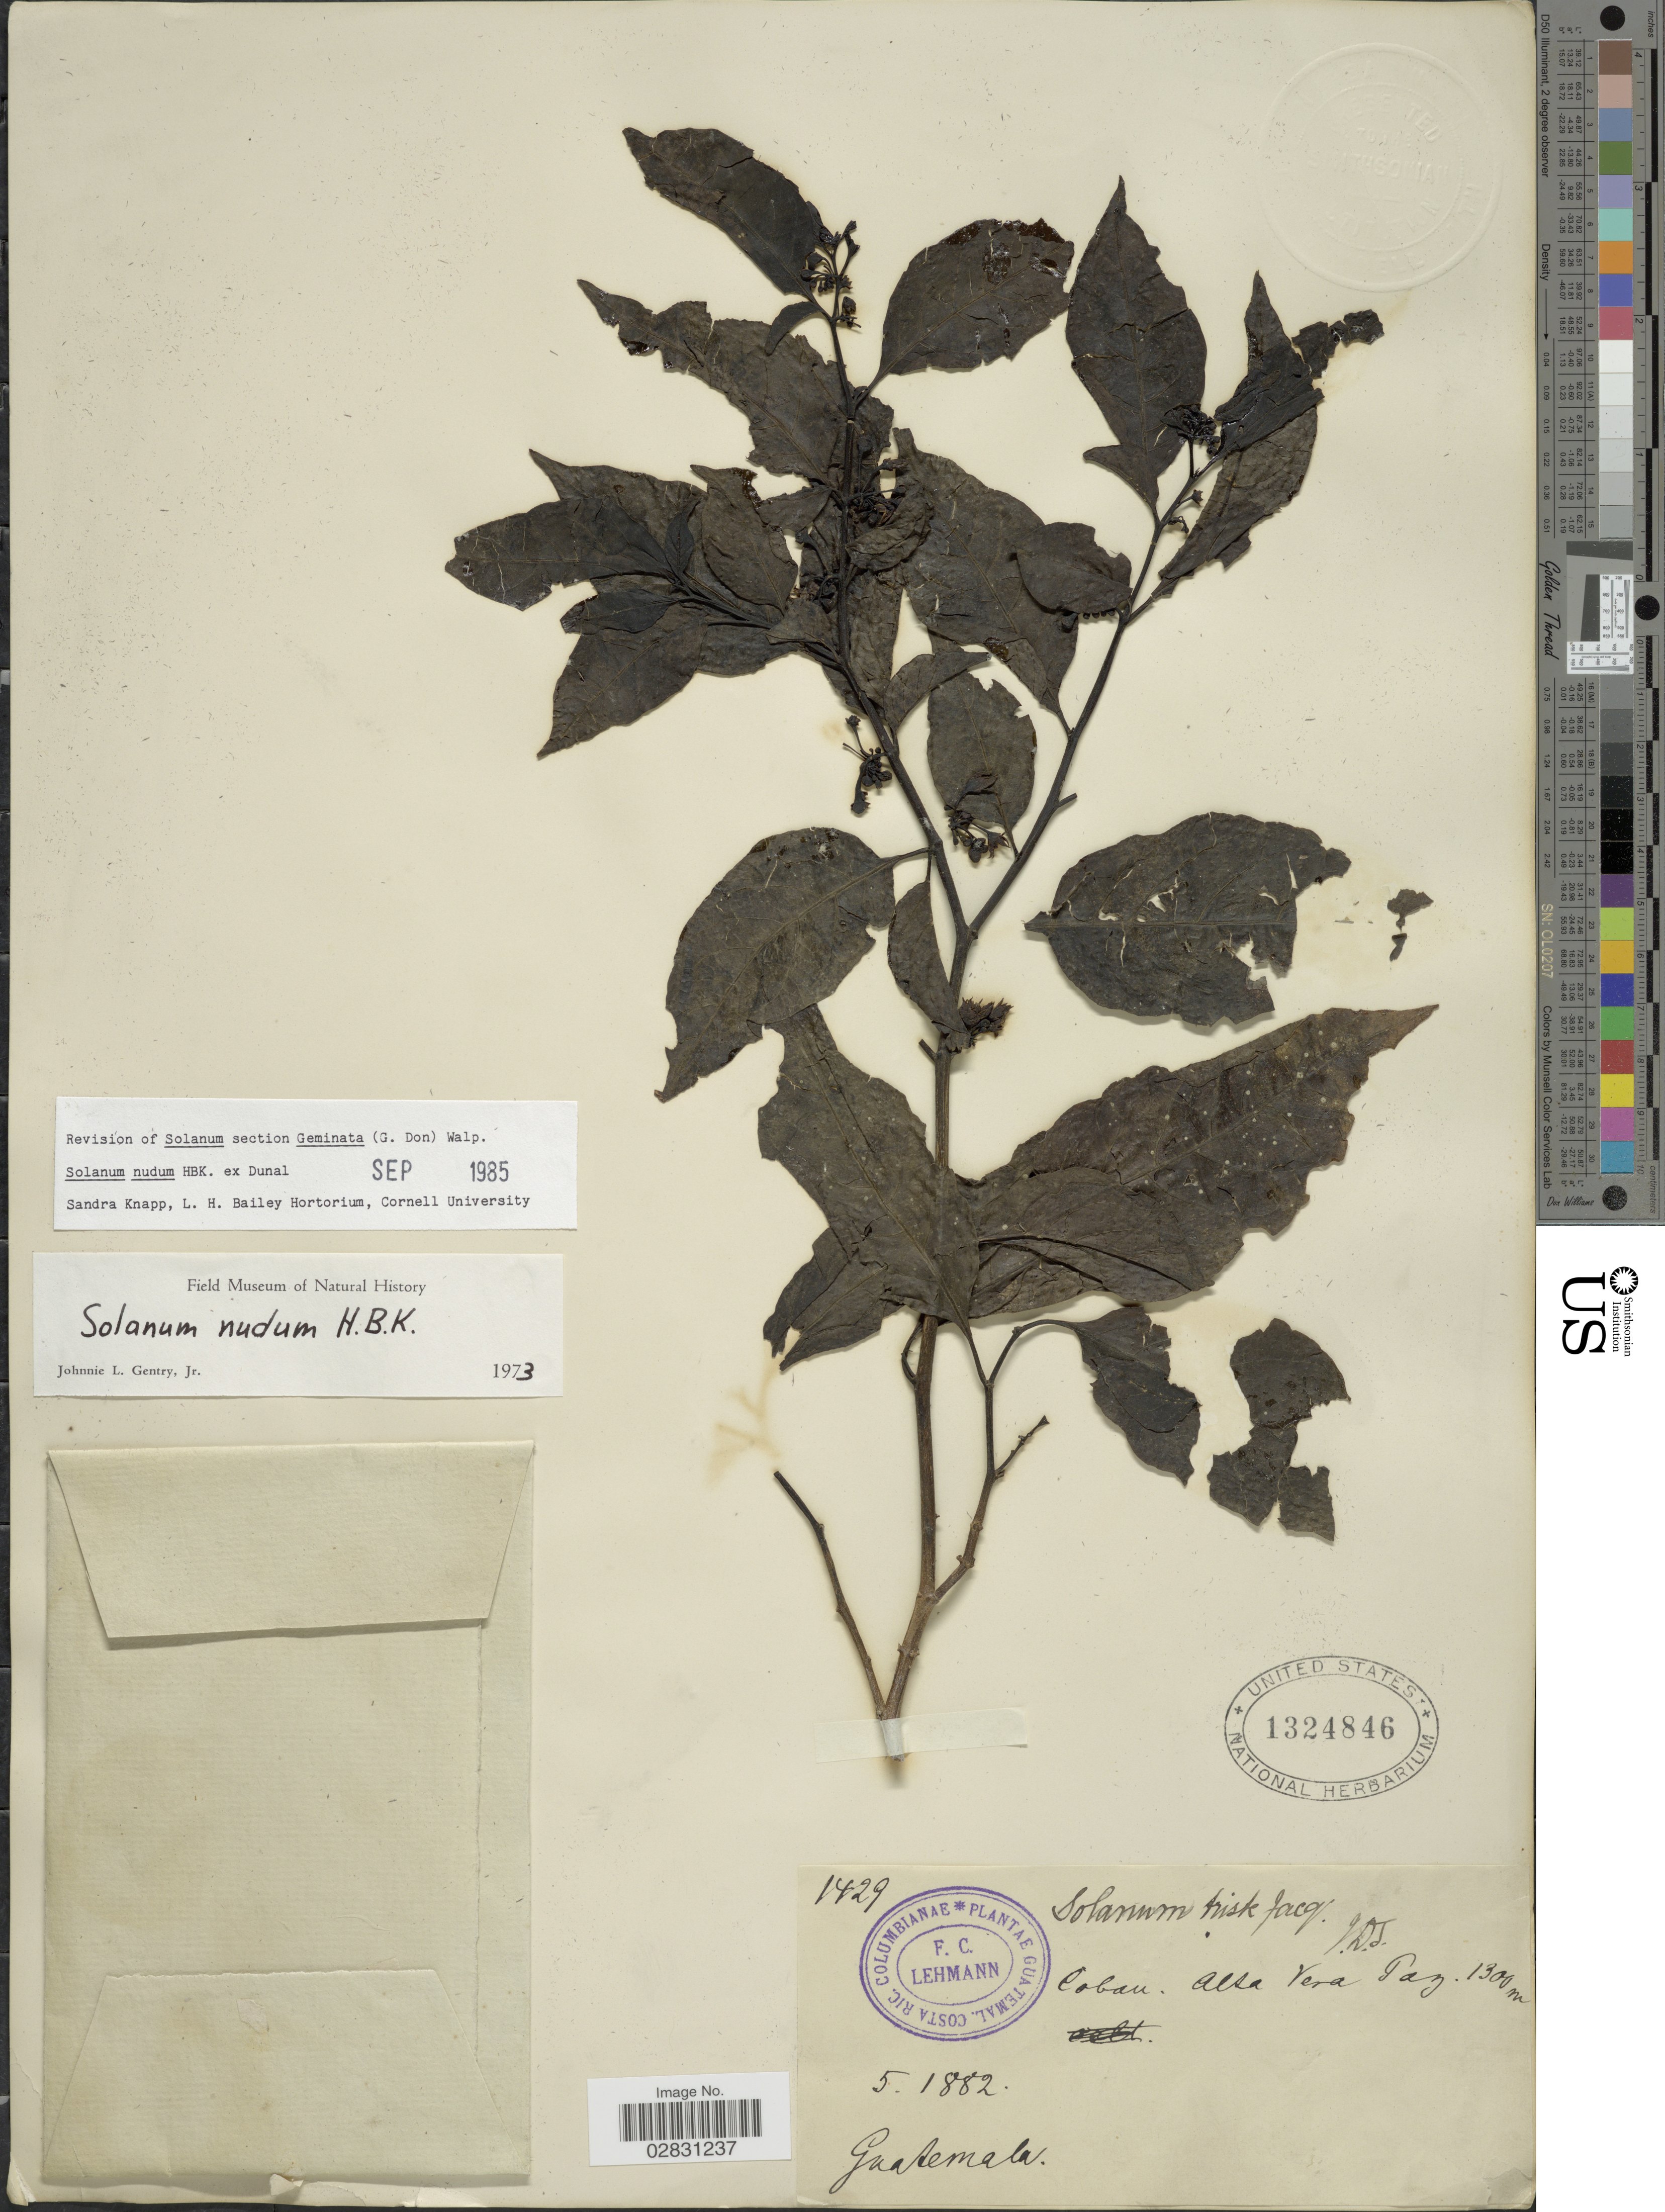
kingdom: Plantae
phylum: Tracheophyta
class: Magnoliopsida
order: Solanales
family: Solanaceae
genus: Solanum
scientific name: Solanum nudum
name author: Humb. & Bonpl. ex Dunal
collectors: F. C. Lehmann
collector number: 1429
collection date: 1882-05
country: Guatemala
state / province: Alta Verapaz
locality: Coban, Alta Vera Paz.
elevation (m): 1300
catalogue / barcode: US 1324846